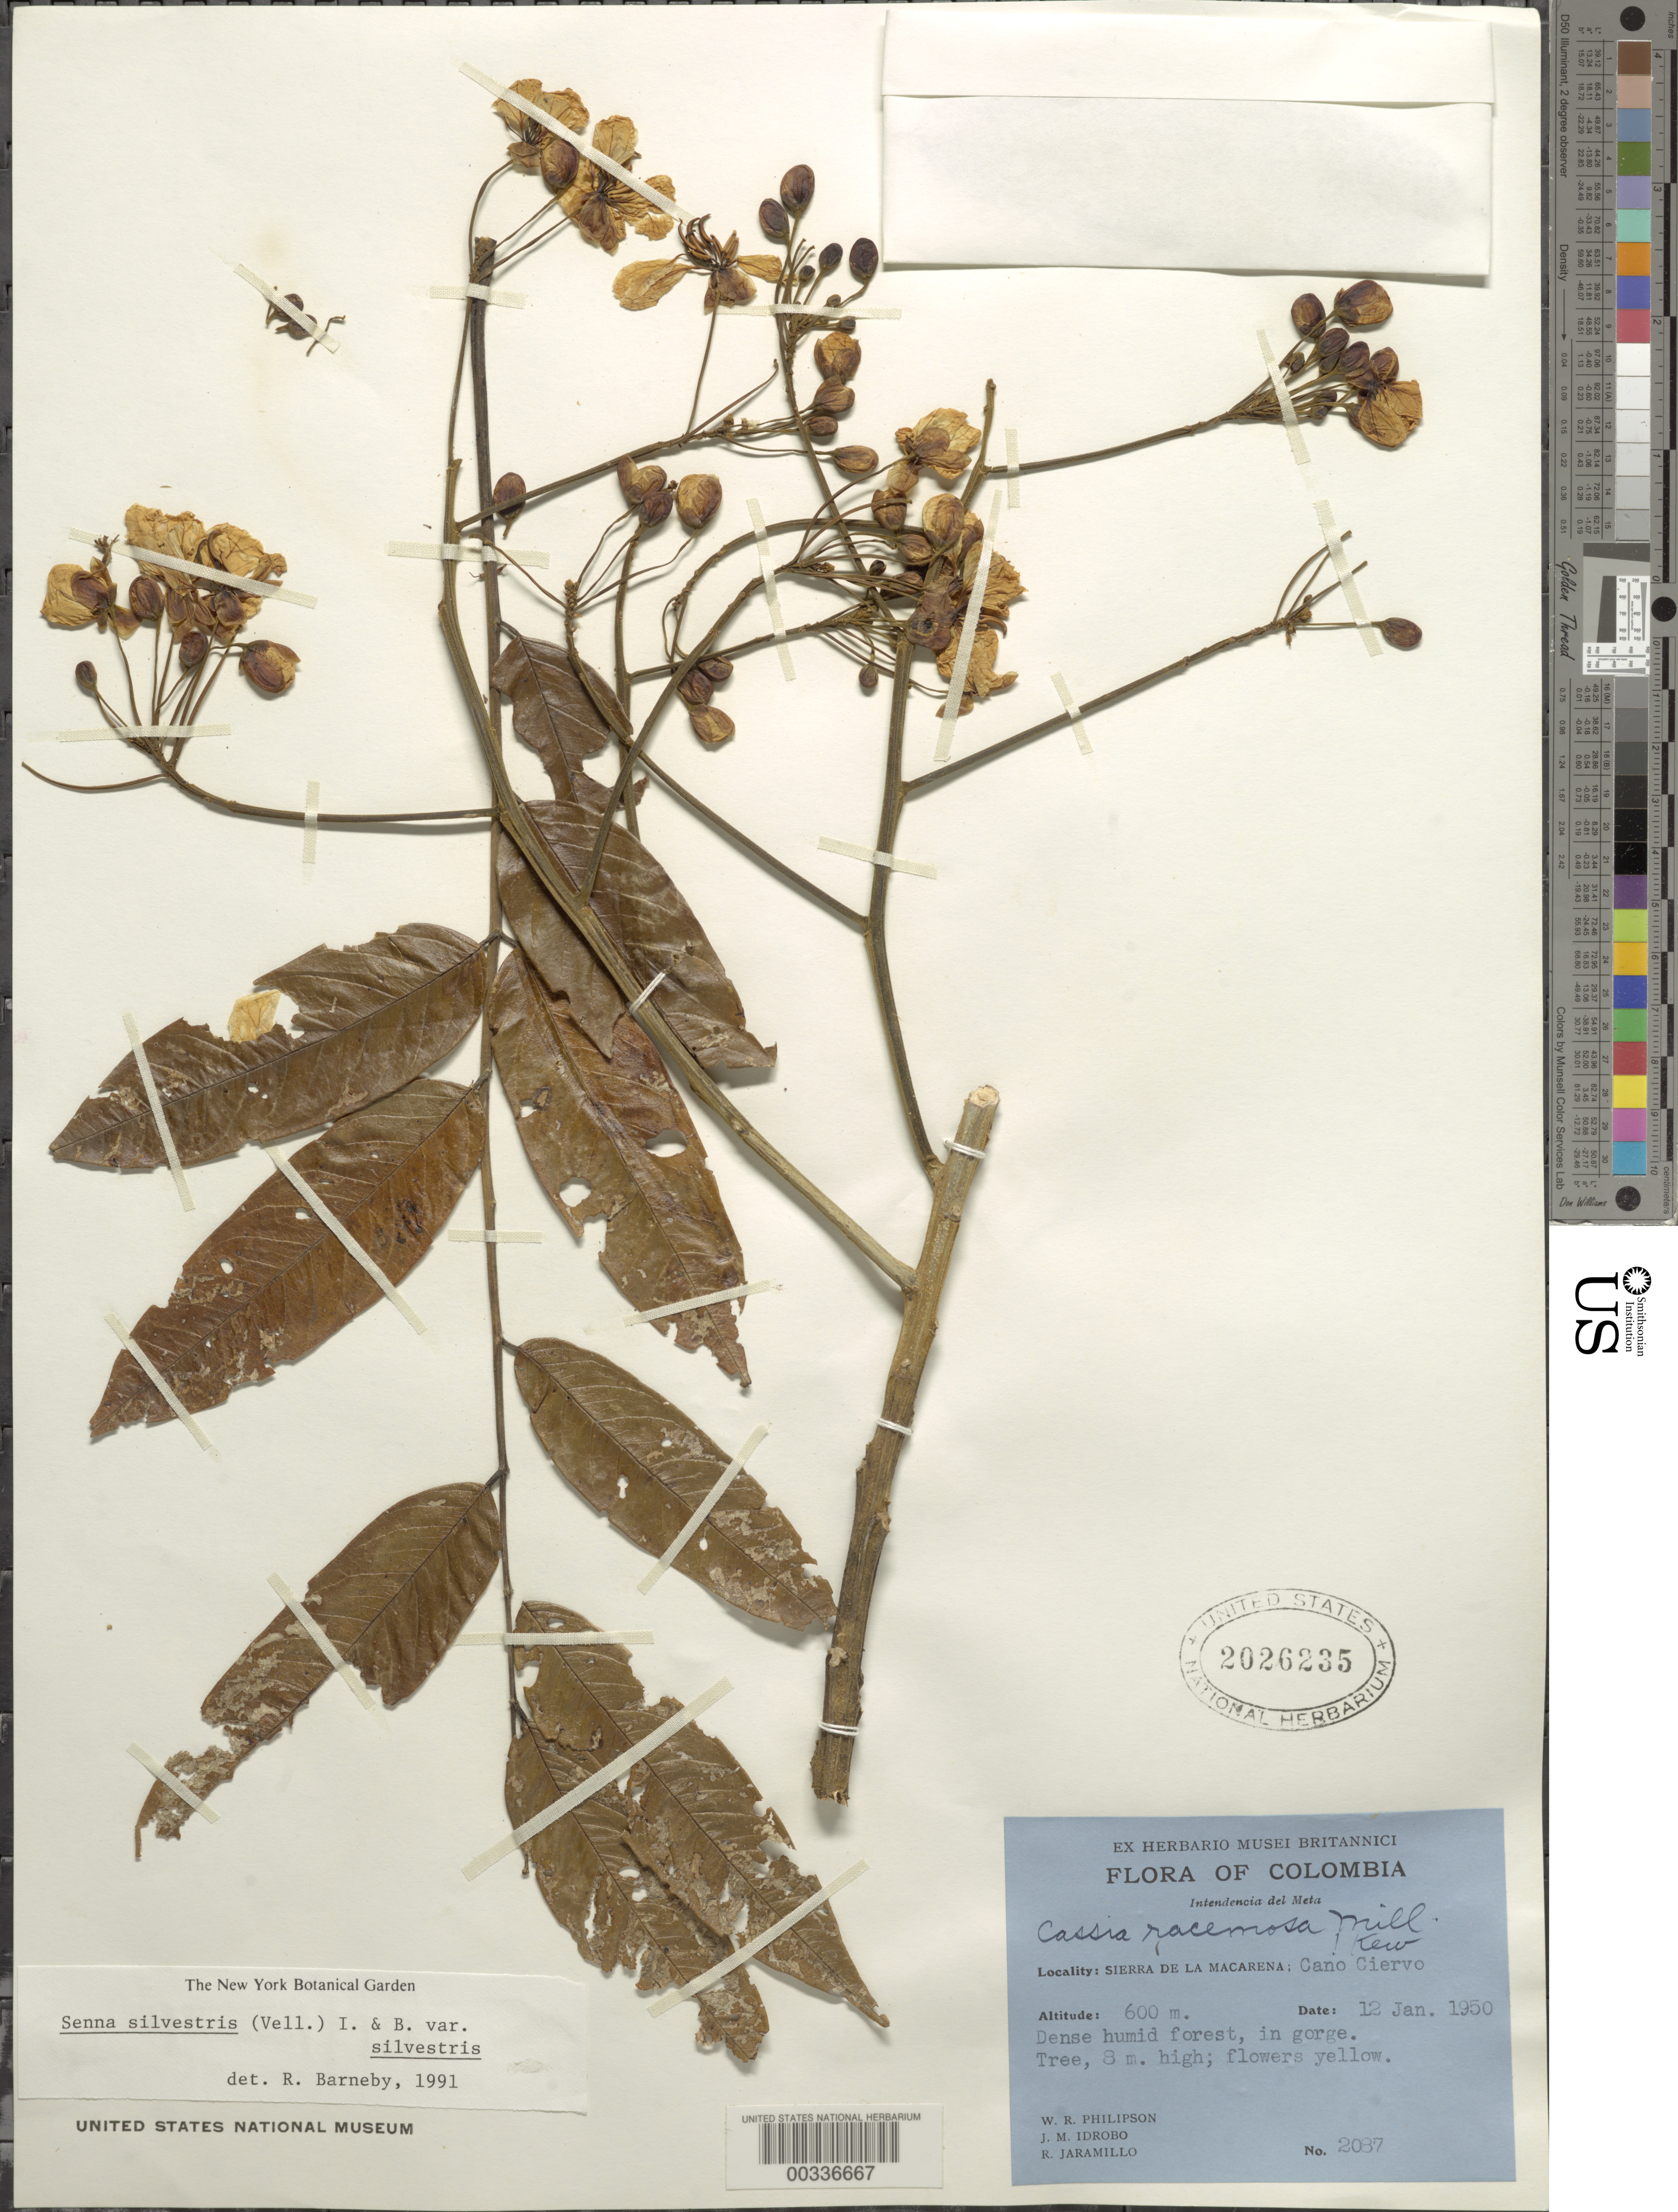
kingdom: Plantae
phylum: Tracheophyta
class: Magnoliopsida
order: Fabales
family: Fabaceae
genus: Senna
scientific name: Senna silvestris var. silvestris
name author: (Vell.) H.S. Irwin & Barneby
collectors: W. R. Philipson, J. M. Idrobo & R. Jaramillo M.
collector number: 2087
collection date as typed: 12 Jan 1950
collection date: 1950-01-12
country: Colombia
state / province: Meta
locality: Sierra de la Macarena; Caño Cievo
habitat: Dense humid forest in gorge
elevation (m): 600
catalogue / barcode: US 2026235